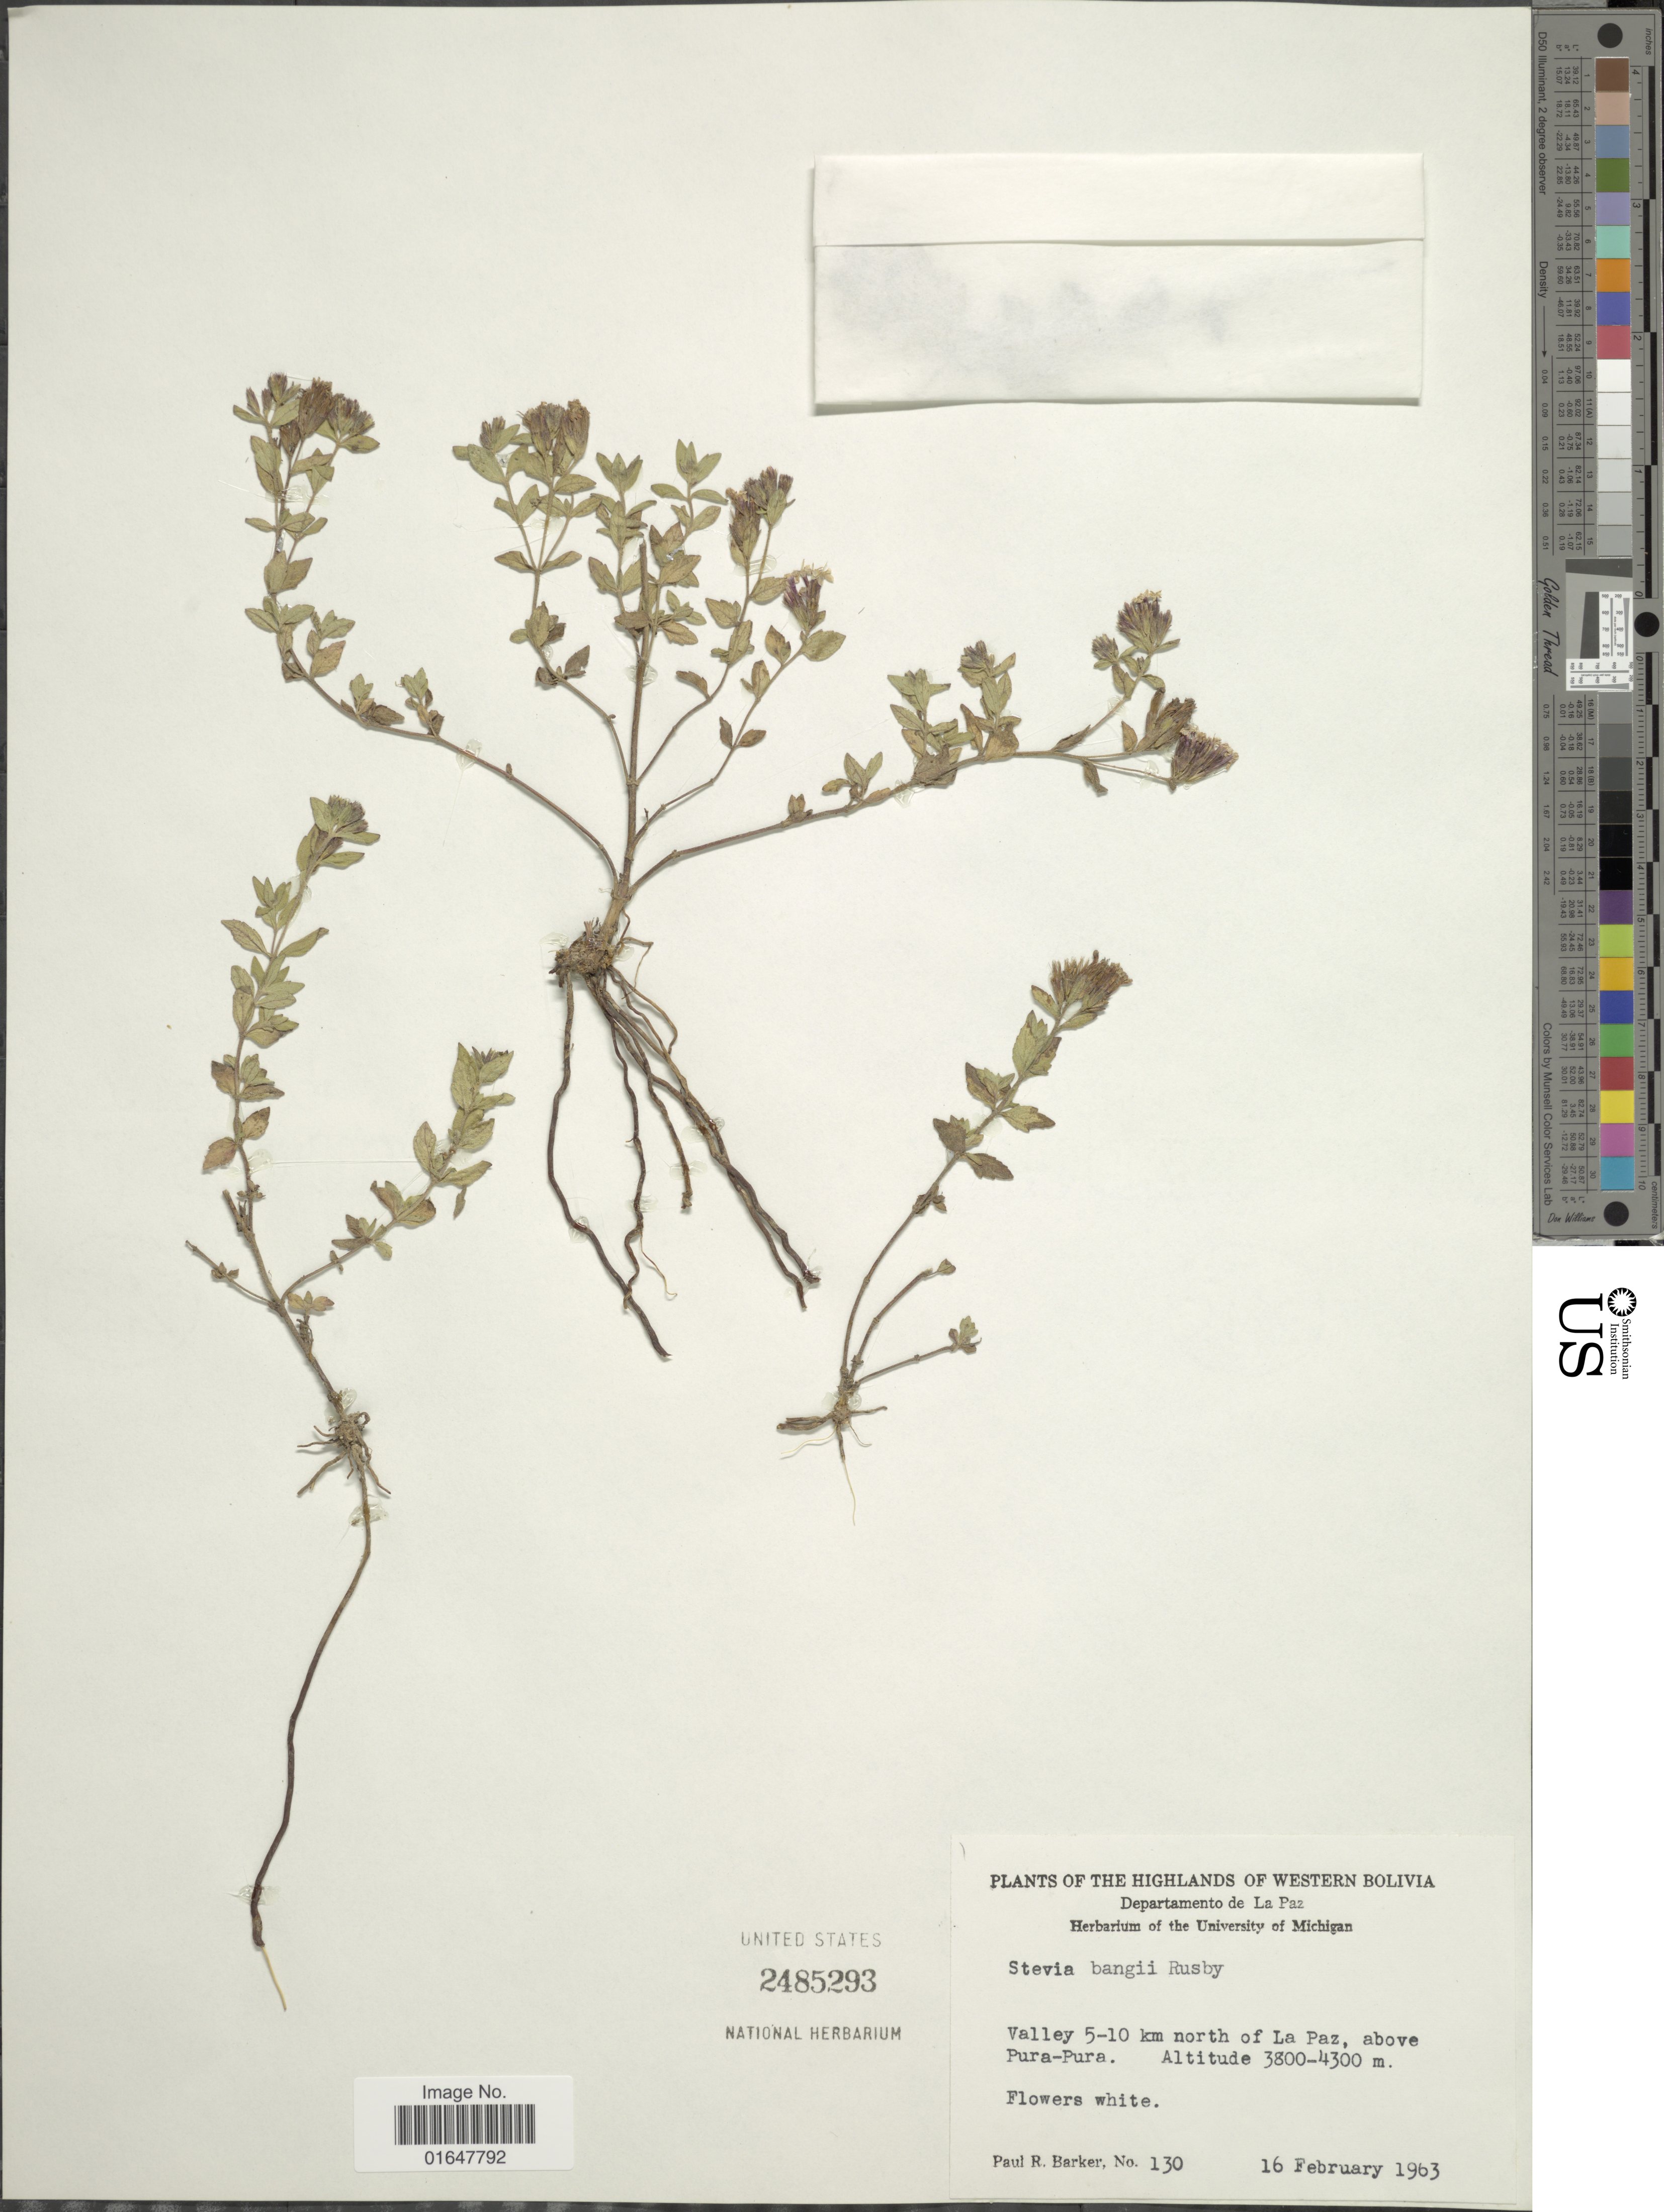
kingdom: Plantae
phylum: Tracheophyta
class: Magnoliopsida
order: Asterales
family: Asteraceae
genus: Stevia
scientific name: Stevia bangii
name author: Rusby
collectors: P. R. Barker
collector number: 130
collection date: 1963-02-16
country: Bolivia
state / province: La Paz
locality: Highlands of western Bolivia, Valley 5-10 km north of La Paz, above Pura-Pura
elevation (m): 3800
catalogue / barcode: US 2485293